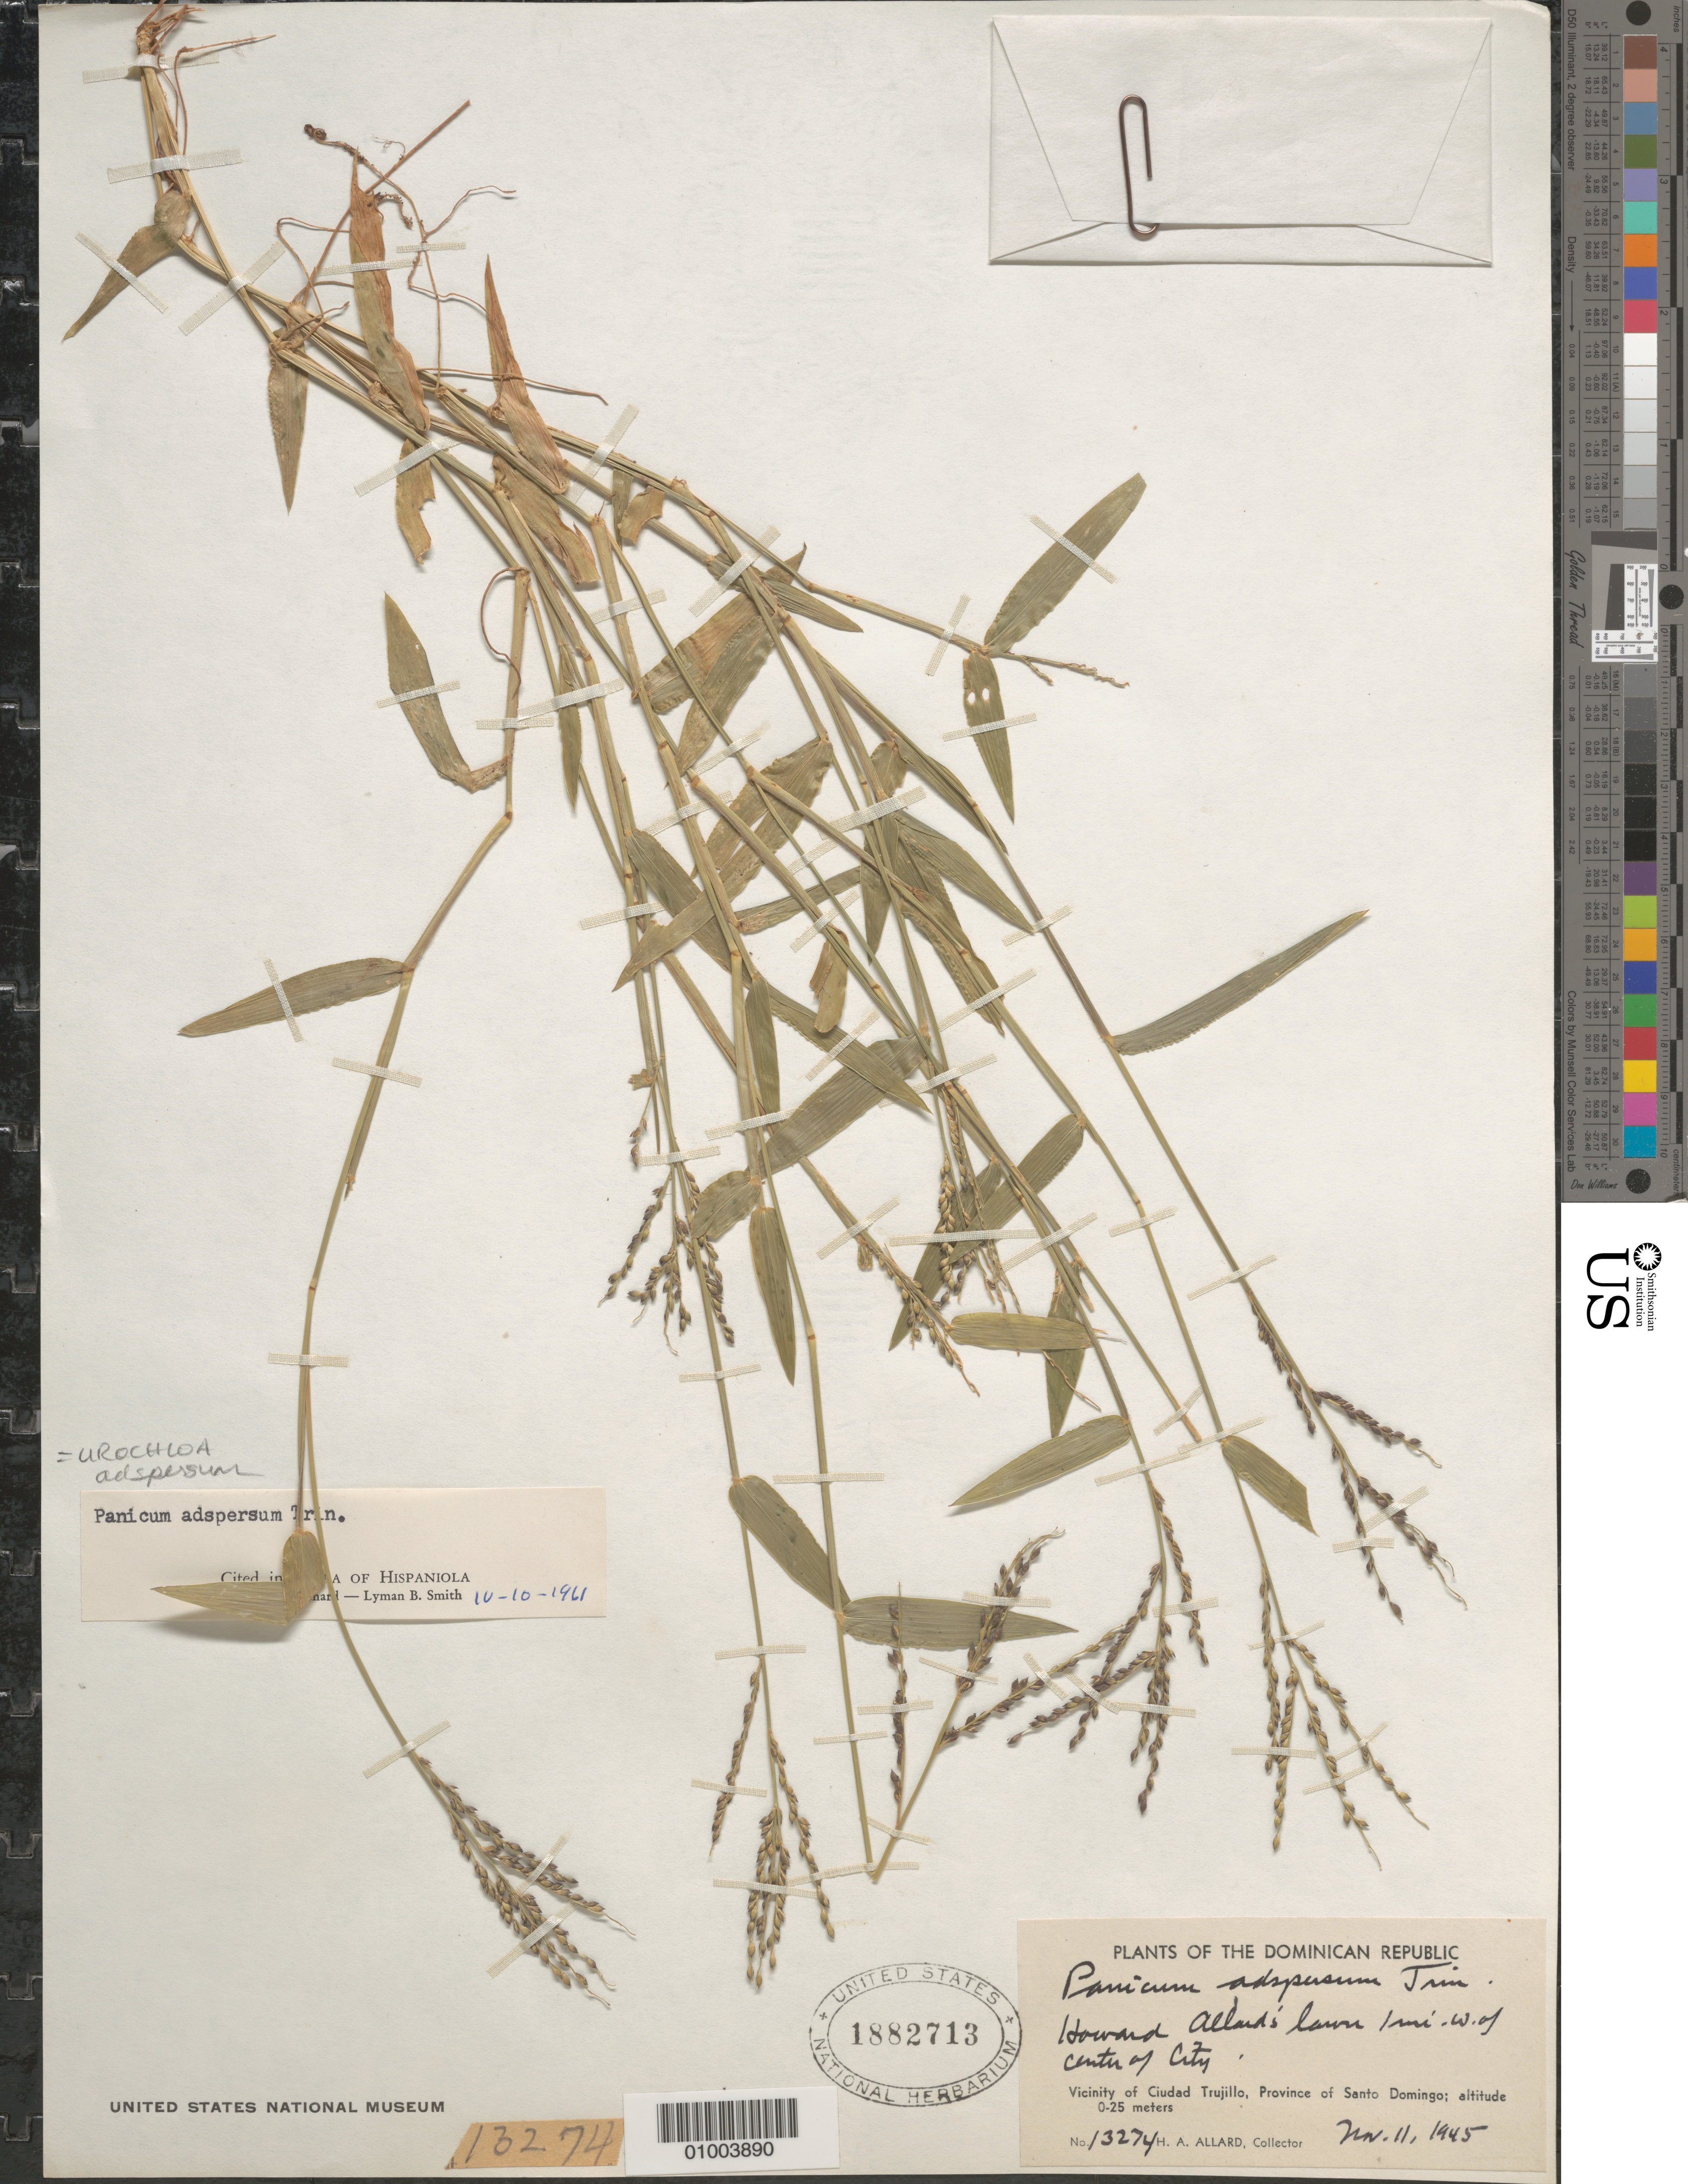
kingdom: Plantae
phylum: Tracheophyta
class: Liliopsida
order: Poales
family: Poaceae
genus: Urochloa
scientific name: Urochloa adspersa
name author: (Trin.) R.D. Webster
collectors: H. A. Allard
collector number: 13274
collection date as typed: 11 Nov 1945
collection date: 1945-11-11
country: Dominican Republic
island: Hispaniola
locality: Vicinityi of Ciudad Trujillo, Province of Santo Domingo, center of city.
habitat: on lawn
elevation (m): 0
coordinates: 0 N, 0 E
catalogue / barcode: US 1882713